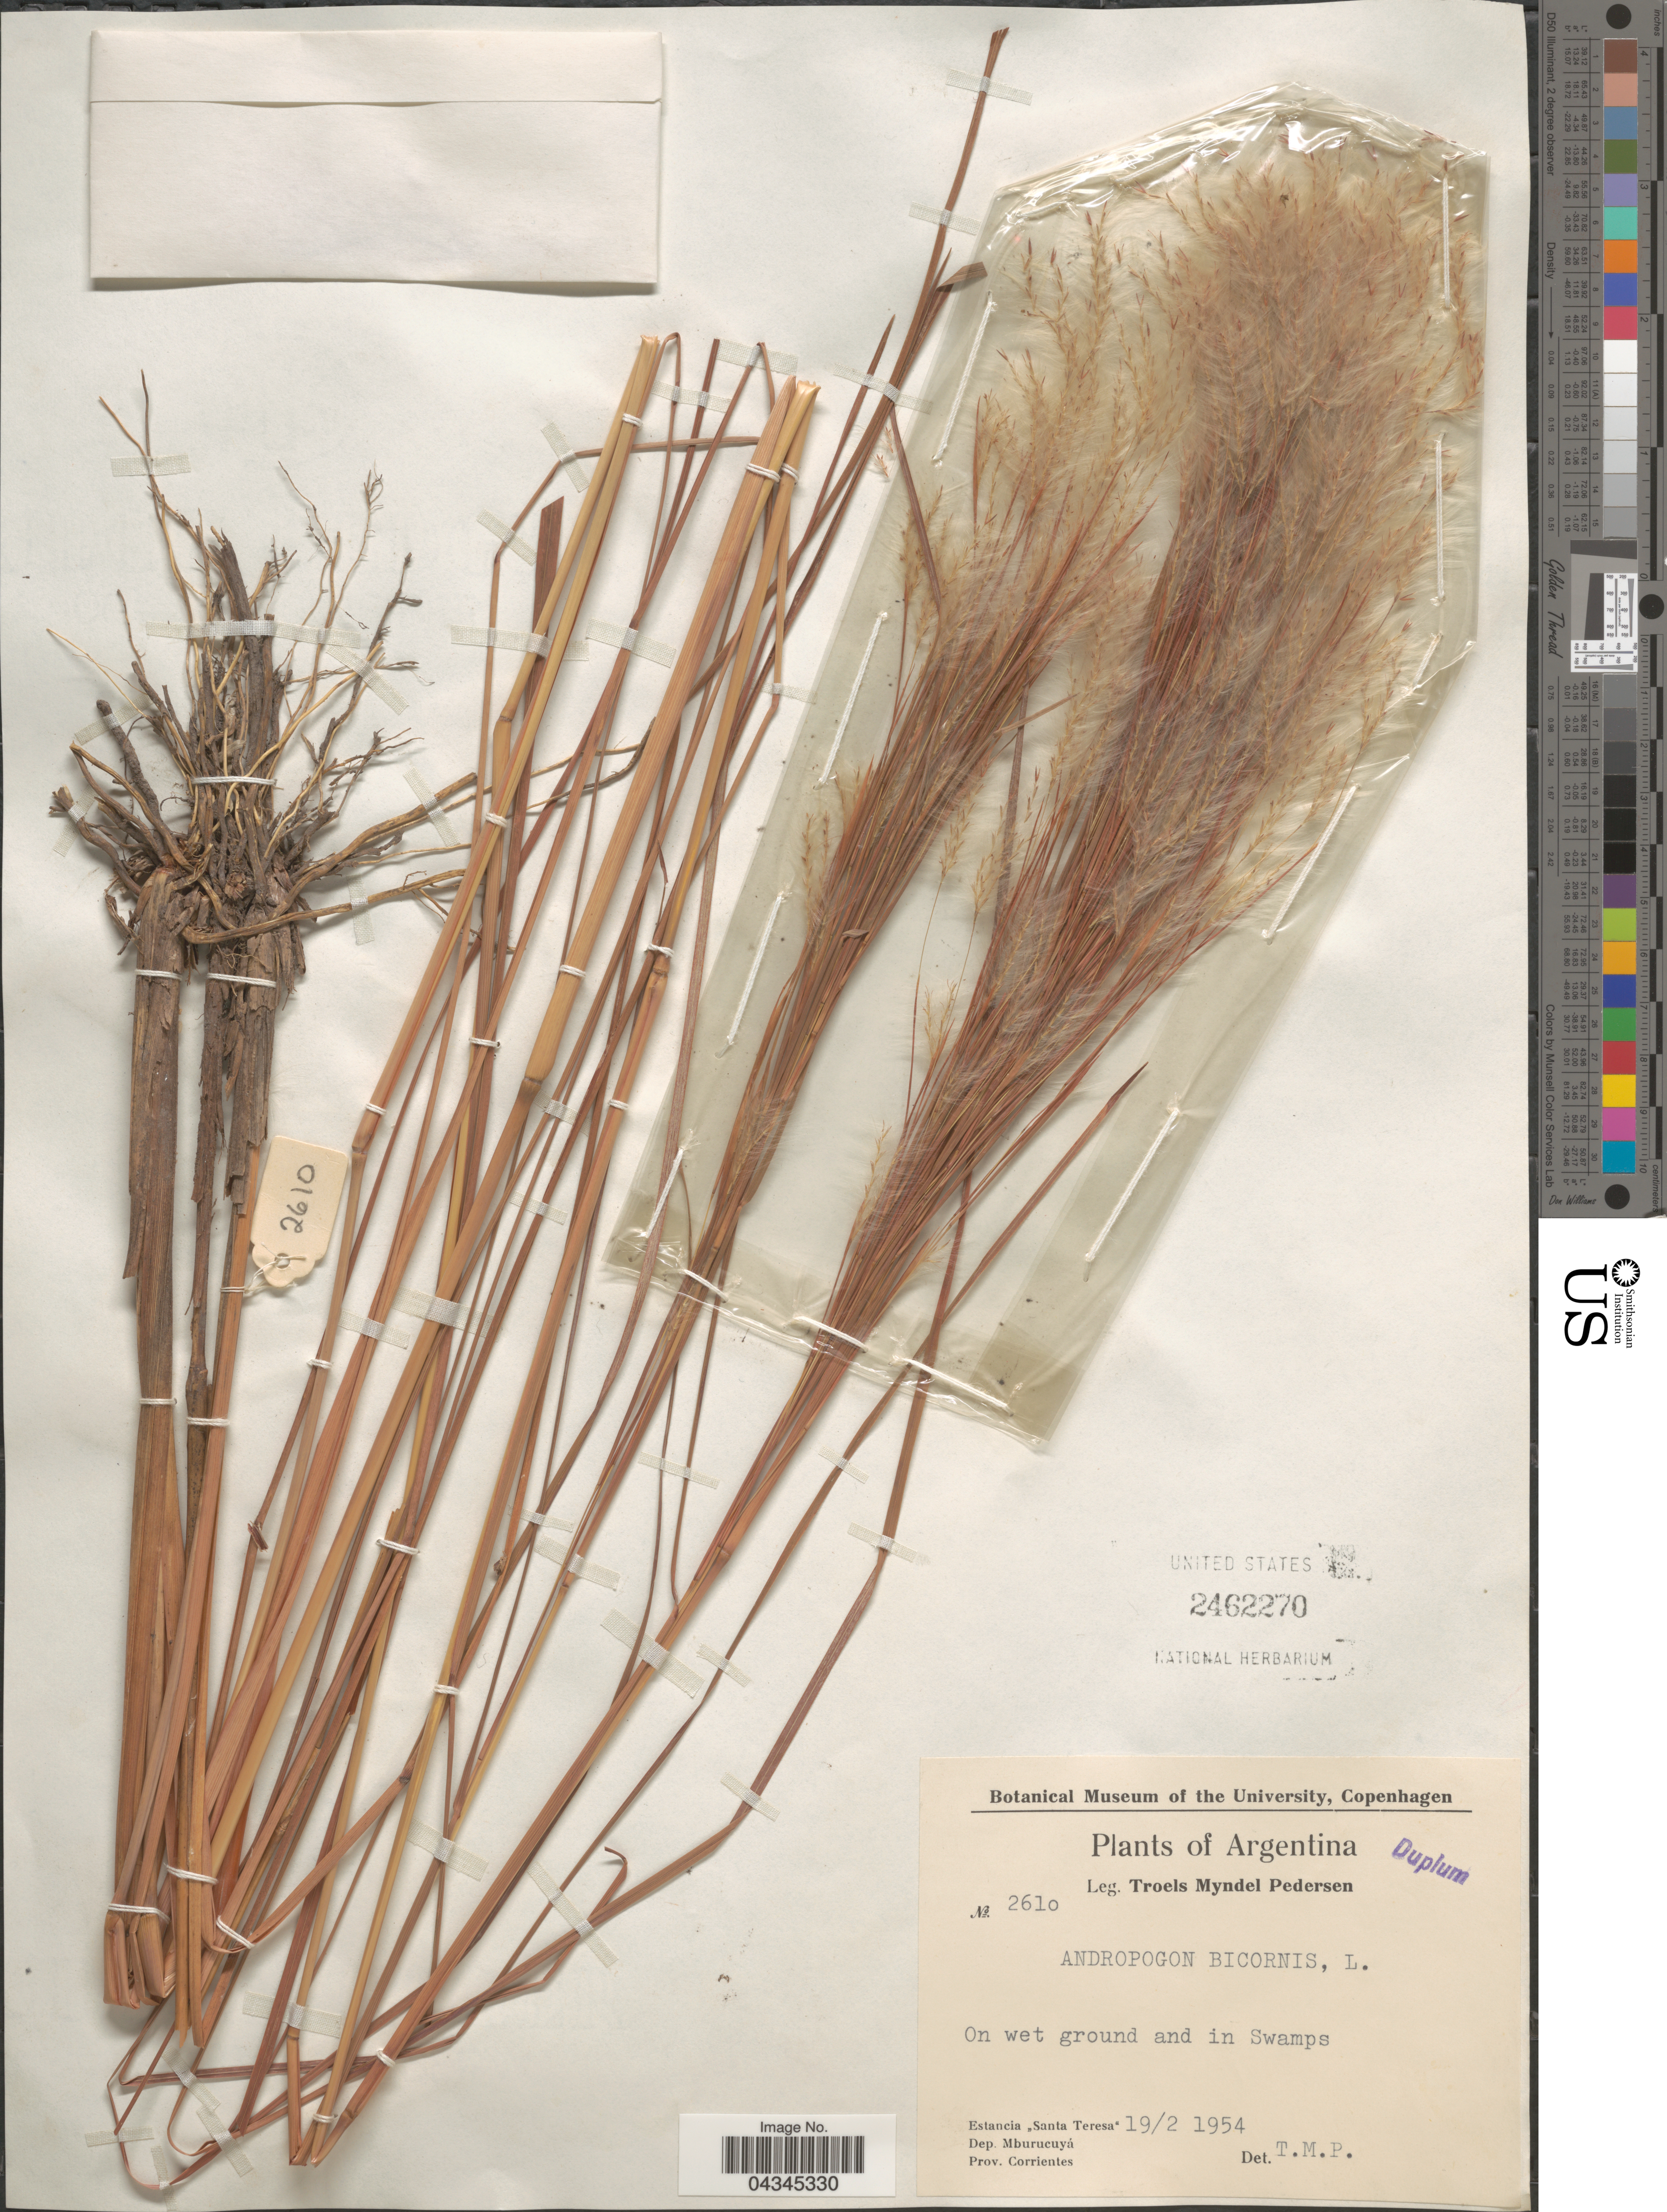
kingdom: Plantae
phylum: Tracheophyta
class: Liliopsida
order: Poales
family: Poaceae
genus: Andropogon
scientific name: Andropogon bicornis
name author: L.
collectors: T. Pederson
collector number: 2610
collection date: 1954-02-19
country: Argentina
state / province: Corrientes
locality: Estancia "Santa Teresa". Dep. Mburucuyá.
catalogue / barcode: US 2462270